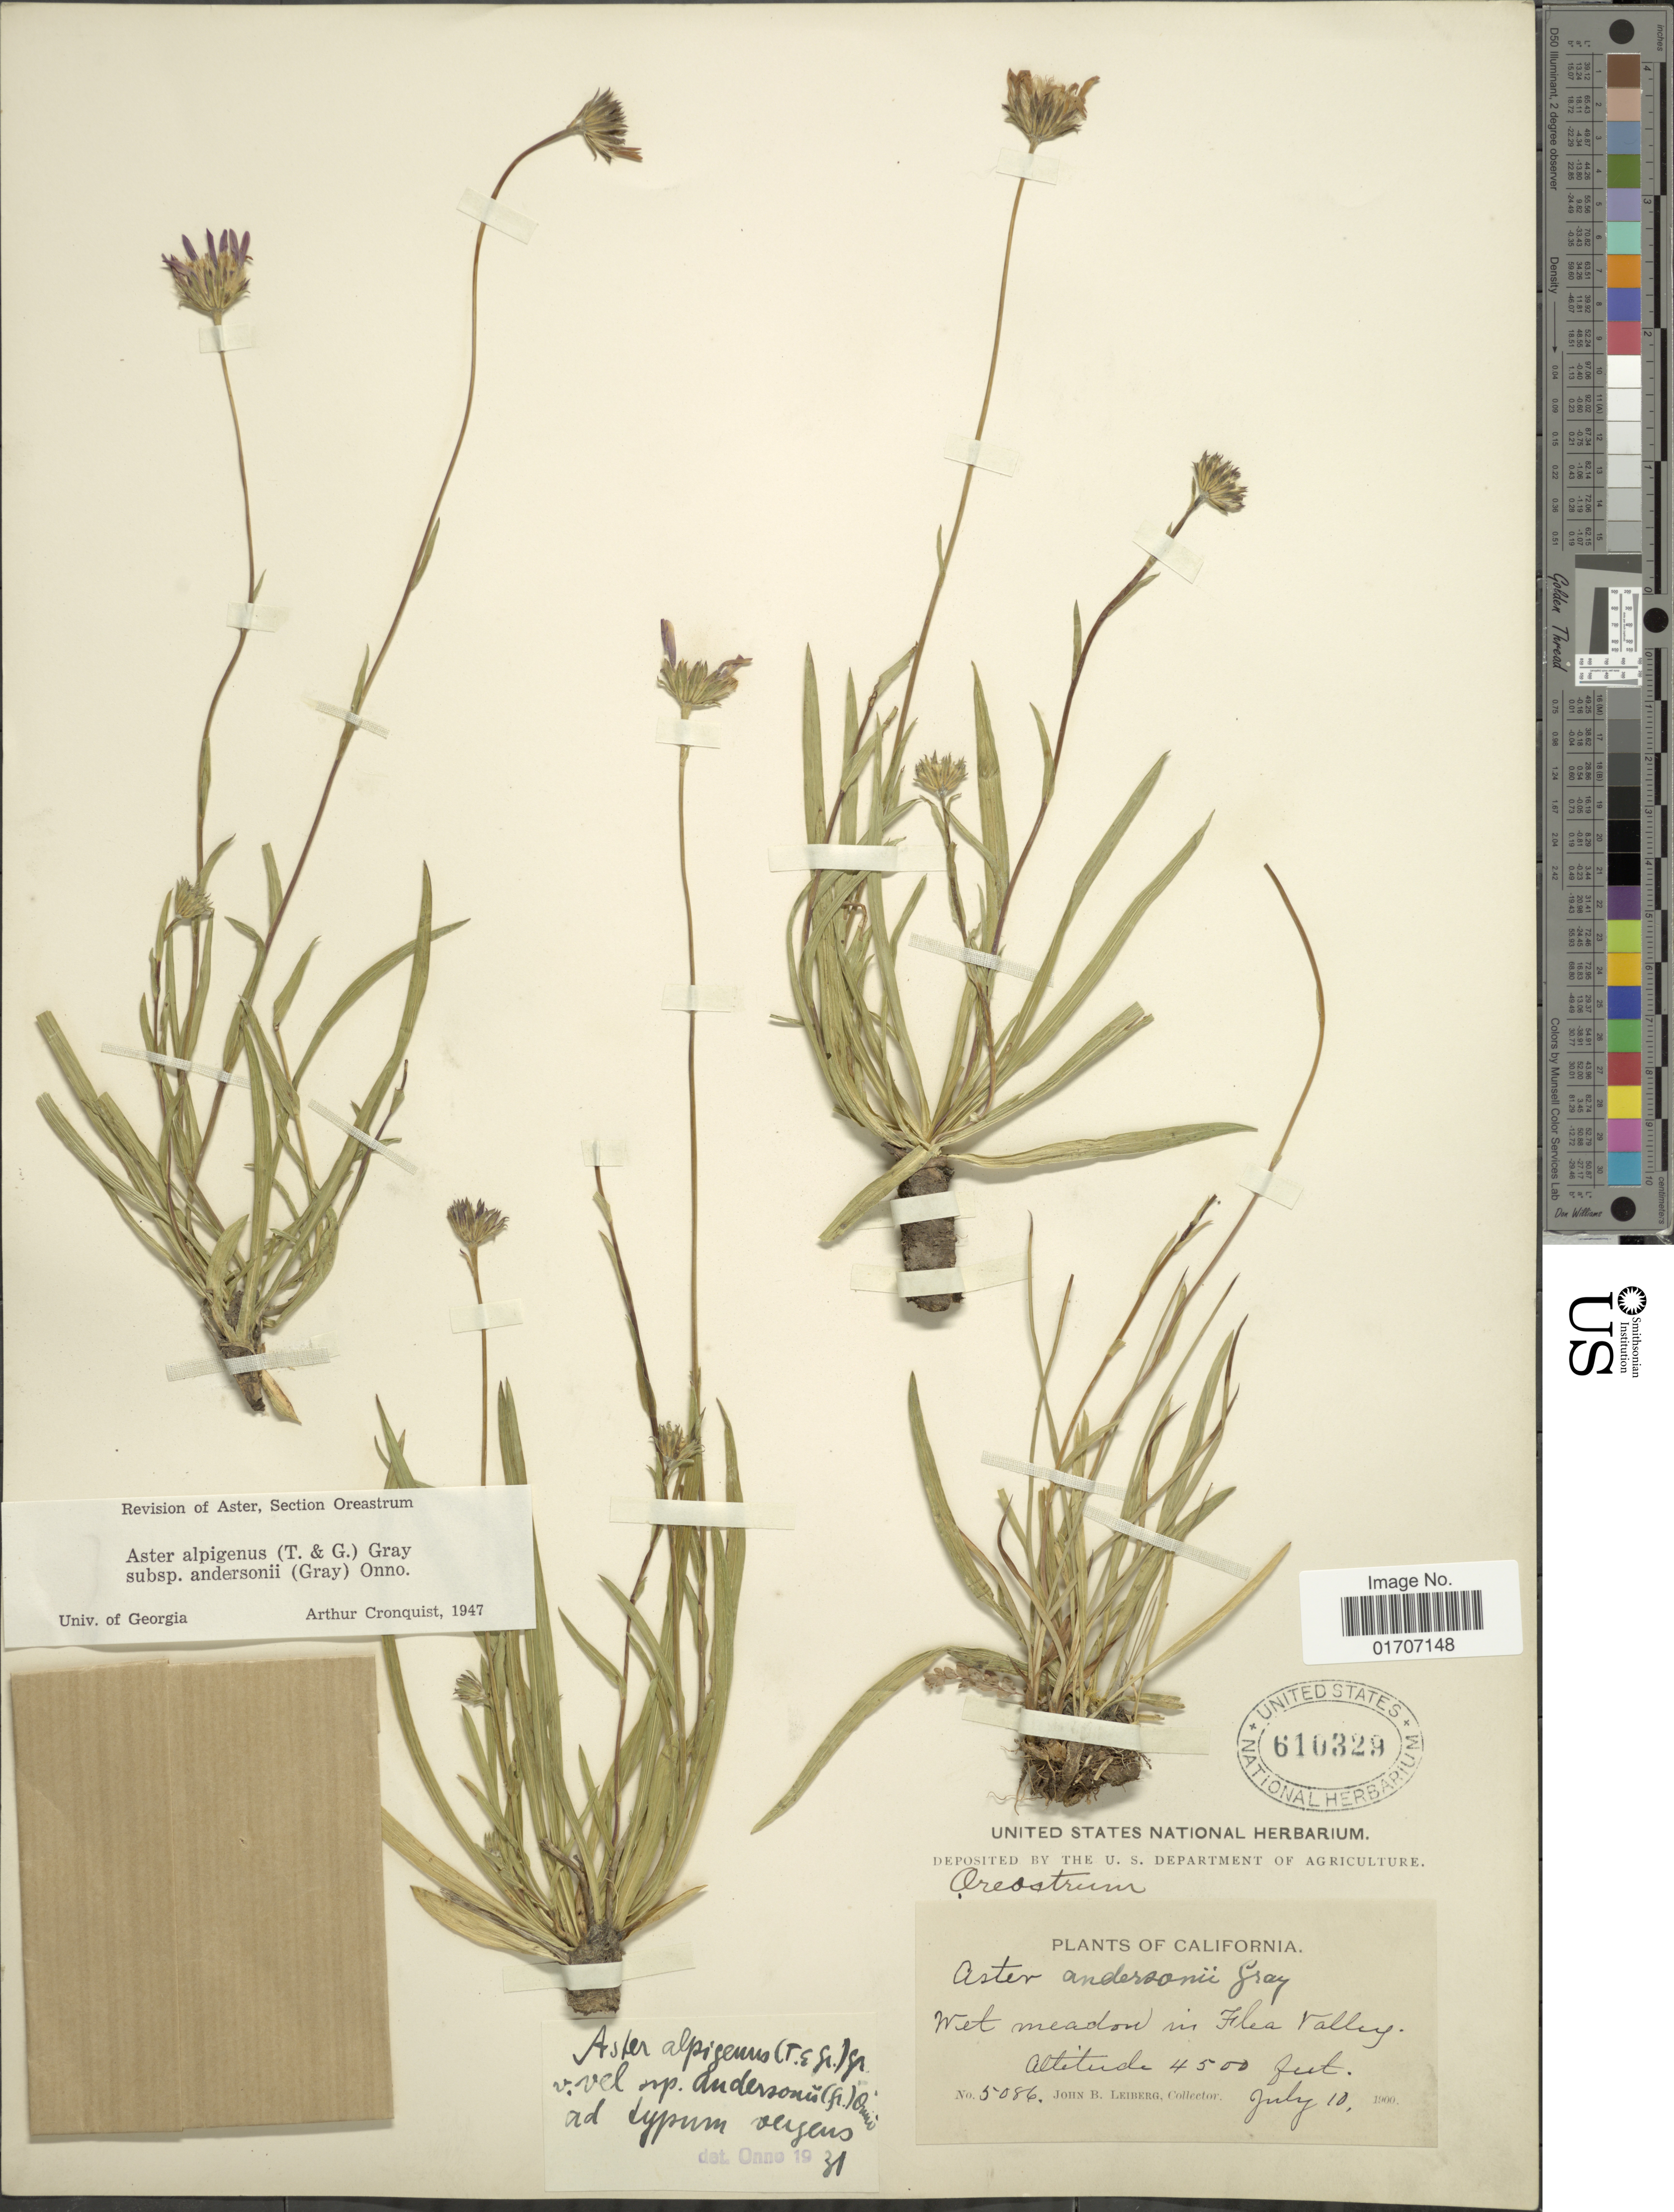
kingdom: Plantae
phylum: Tracheophyta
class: Magnoliopsida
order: Asterales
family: Asteraceae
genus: Oreostemma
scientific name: Oreostemma alpigenum var. andersonii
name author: (A. Gray) G.L. Nesom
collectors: J. B. Leiberg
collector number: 5086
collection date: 1900-07-10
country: United States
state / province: California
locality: Wet meadow in Flea Valley.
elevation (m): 1372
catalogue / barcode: US 610329